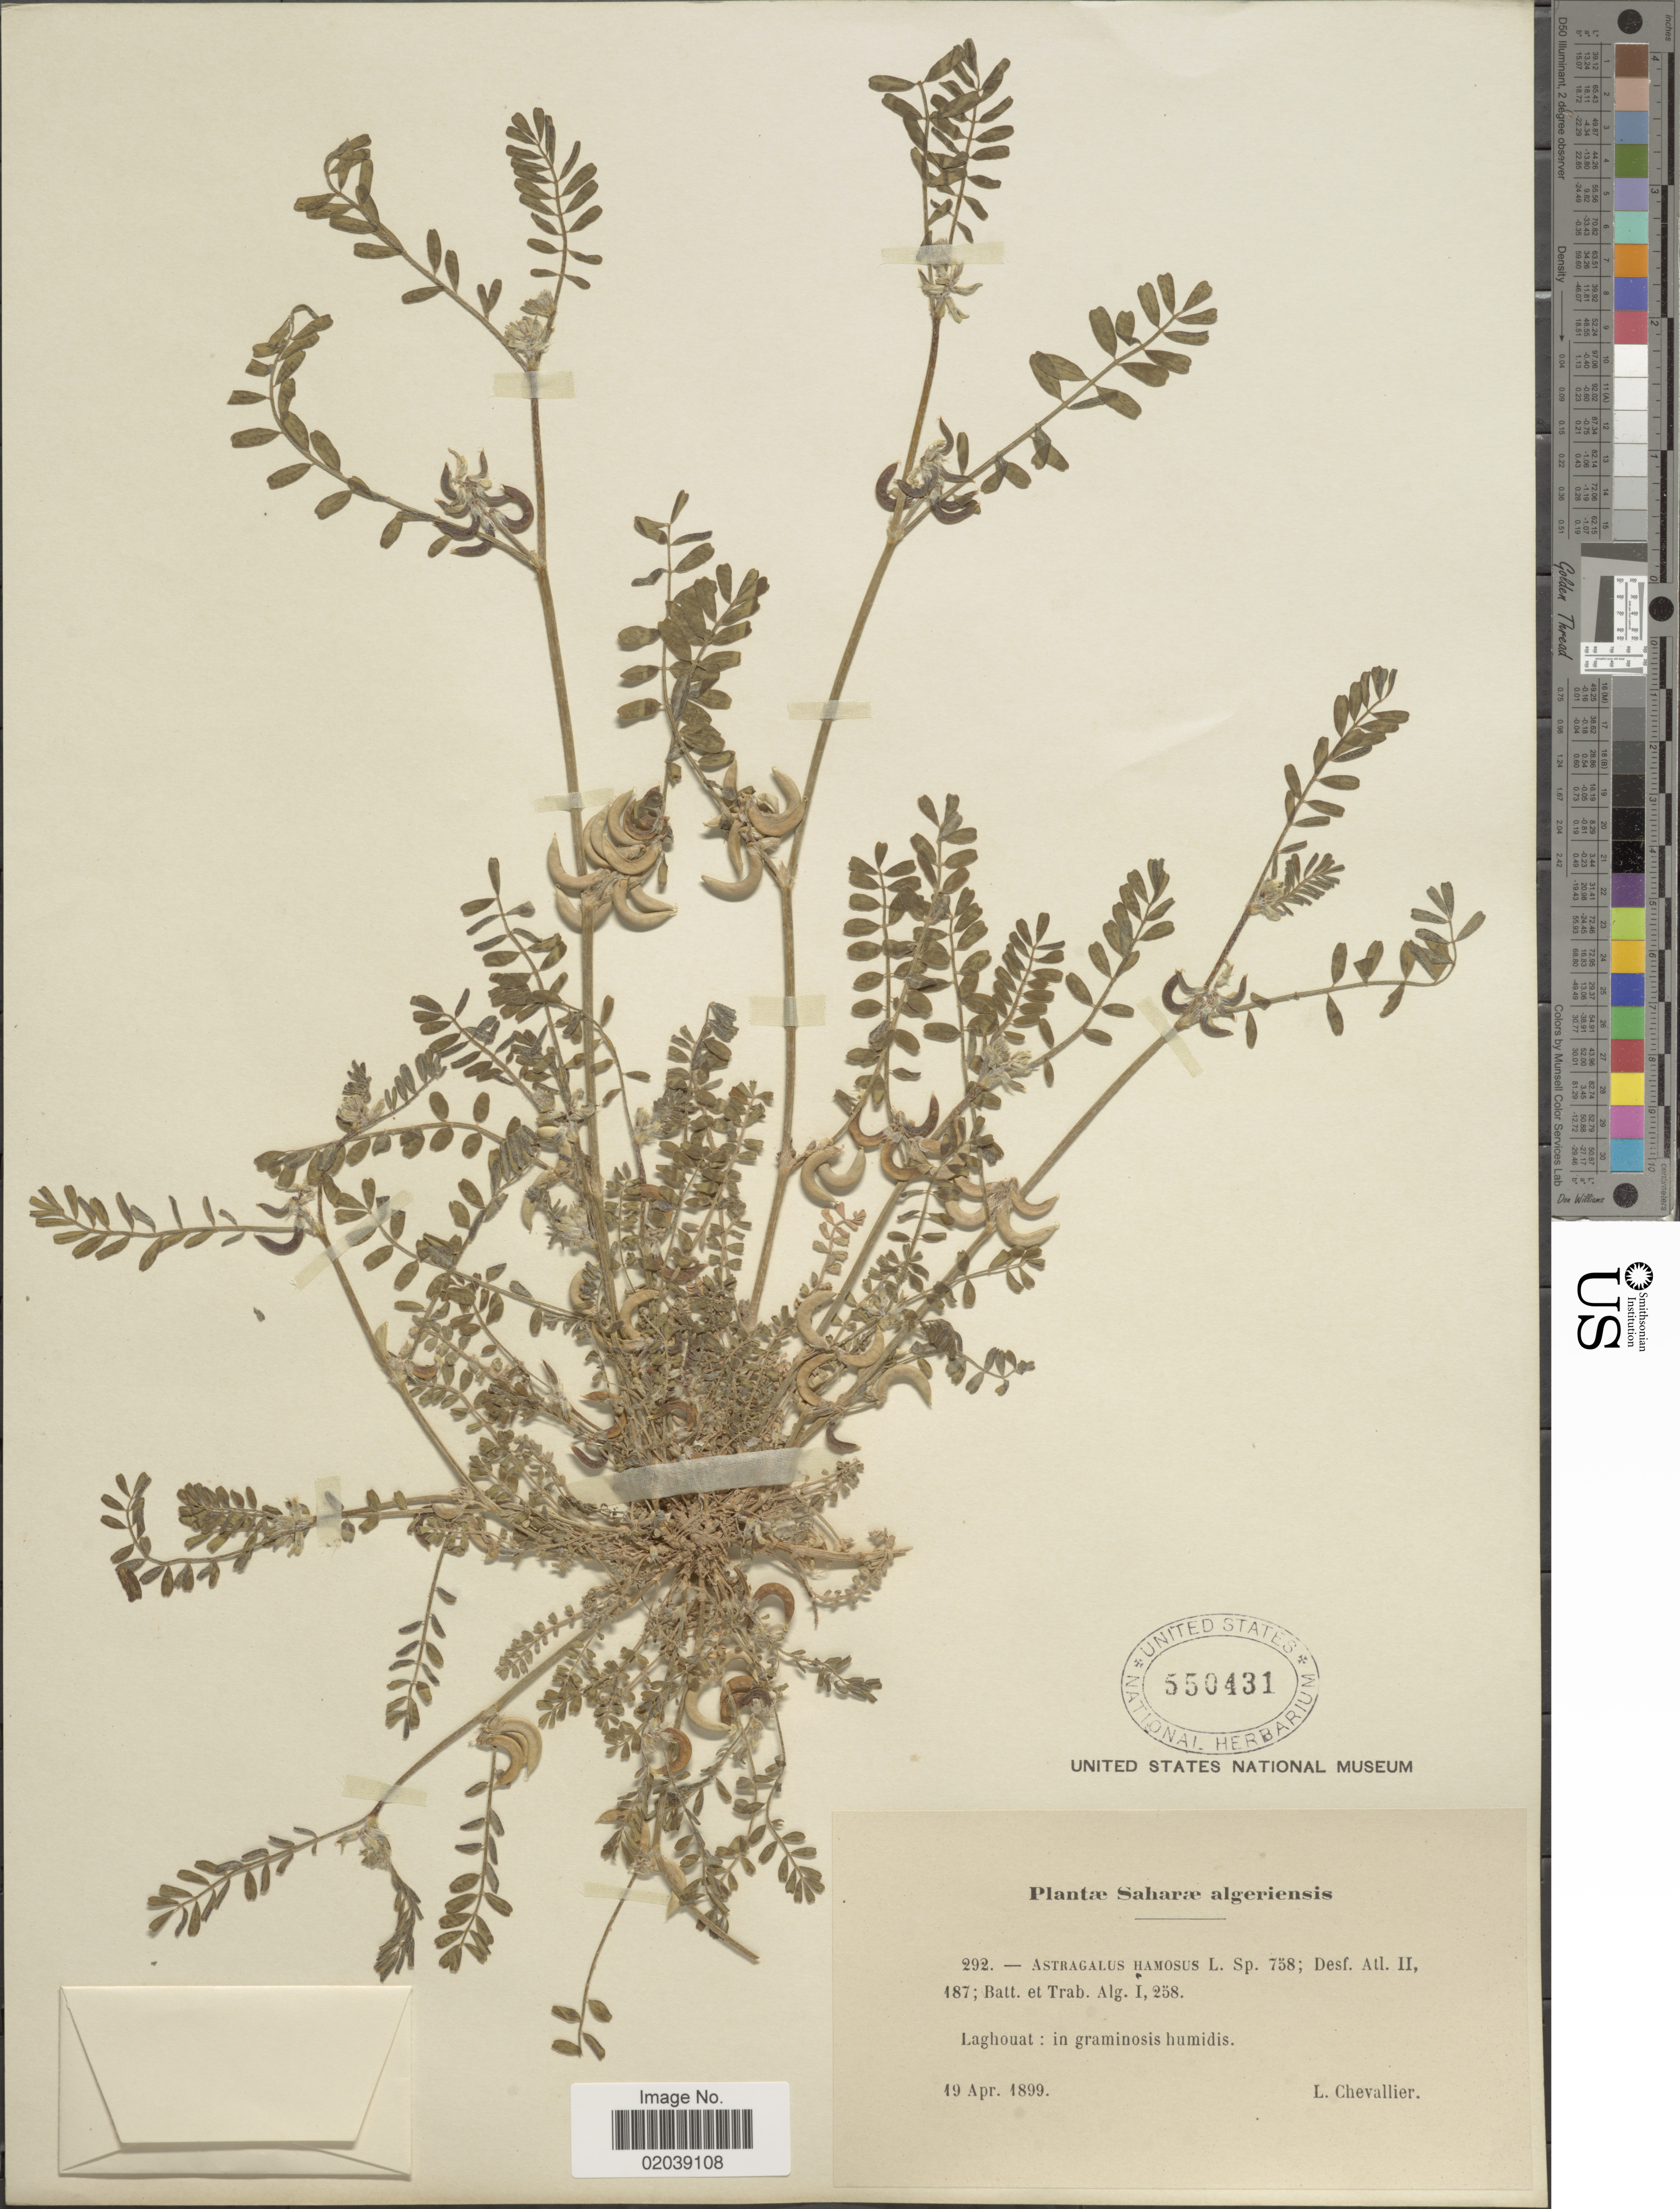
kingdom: Plantae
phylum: Tracheophyta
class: Magnoliopsida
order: Fabales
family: Fabaceae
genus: Astragalus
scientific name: Astragalus hamosus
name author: L.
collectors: L. Chevallier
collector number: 292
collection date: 1899-04-19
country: Algeria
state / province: Laghouat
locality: Saharae algeriensis. Laghouat: in graminosis humidis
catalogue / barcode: US 550431